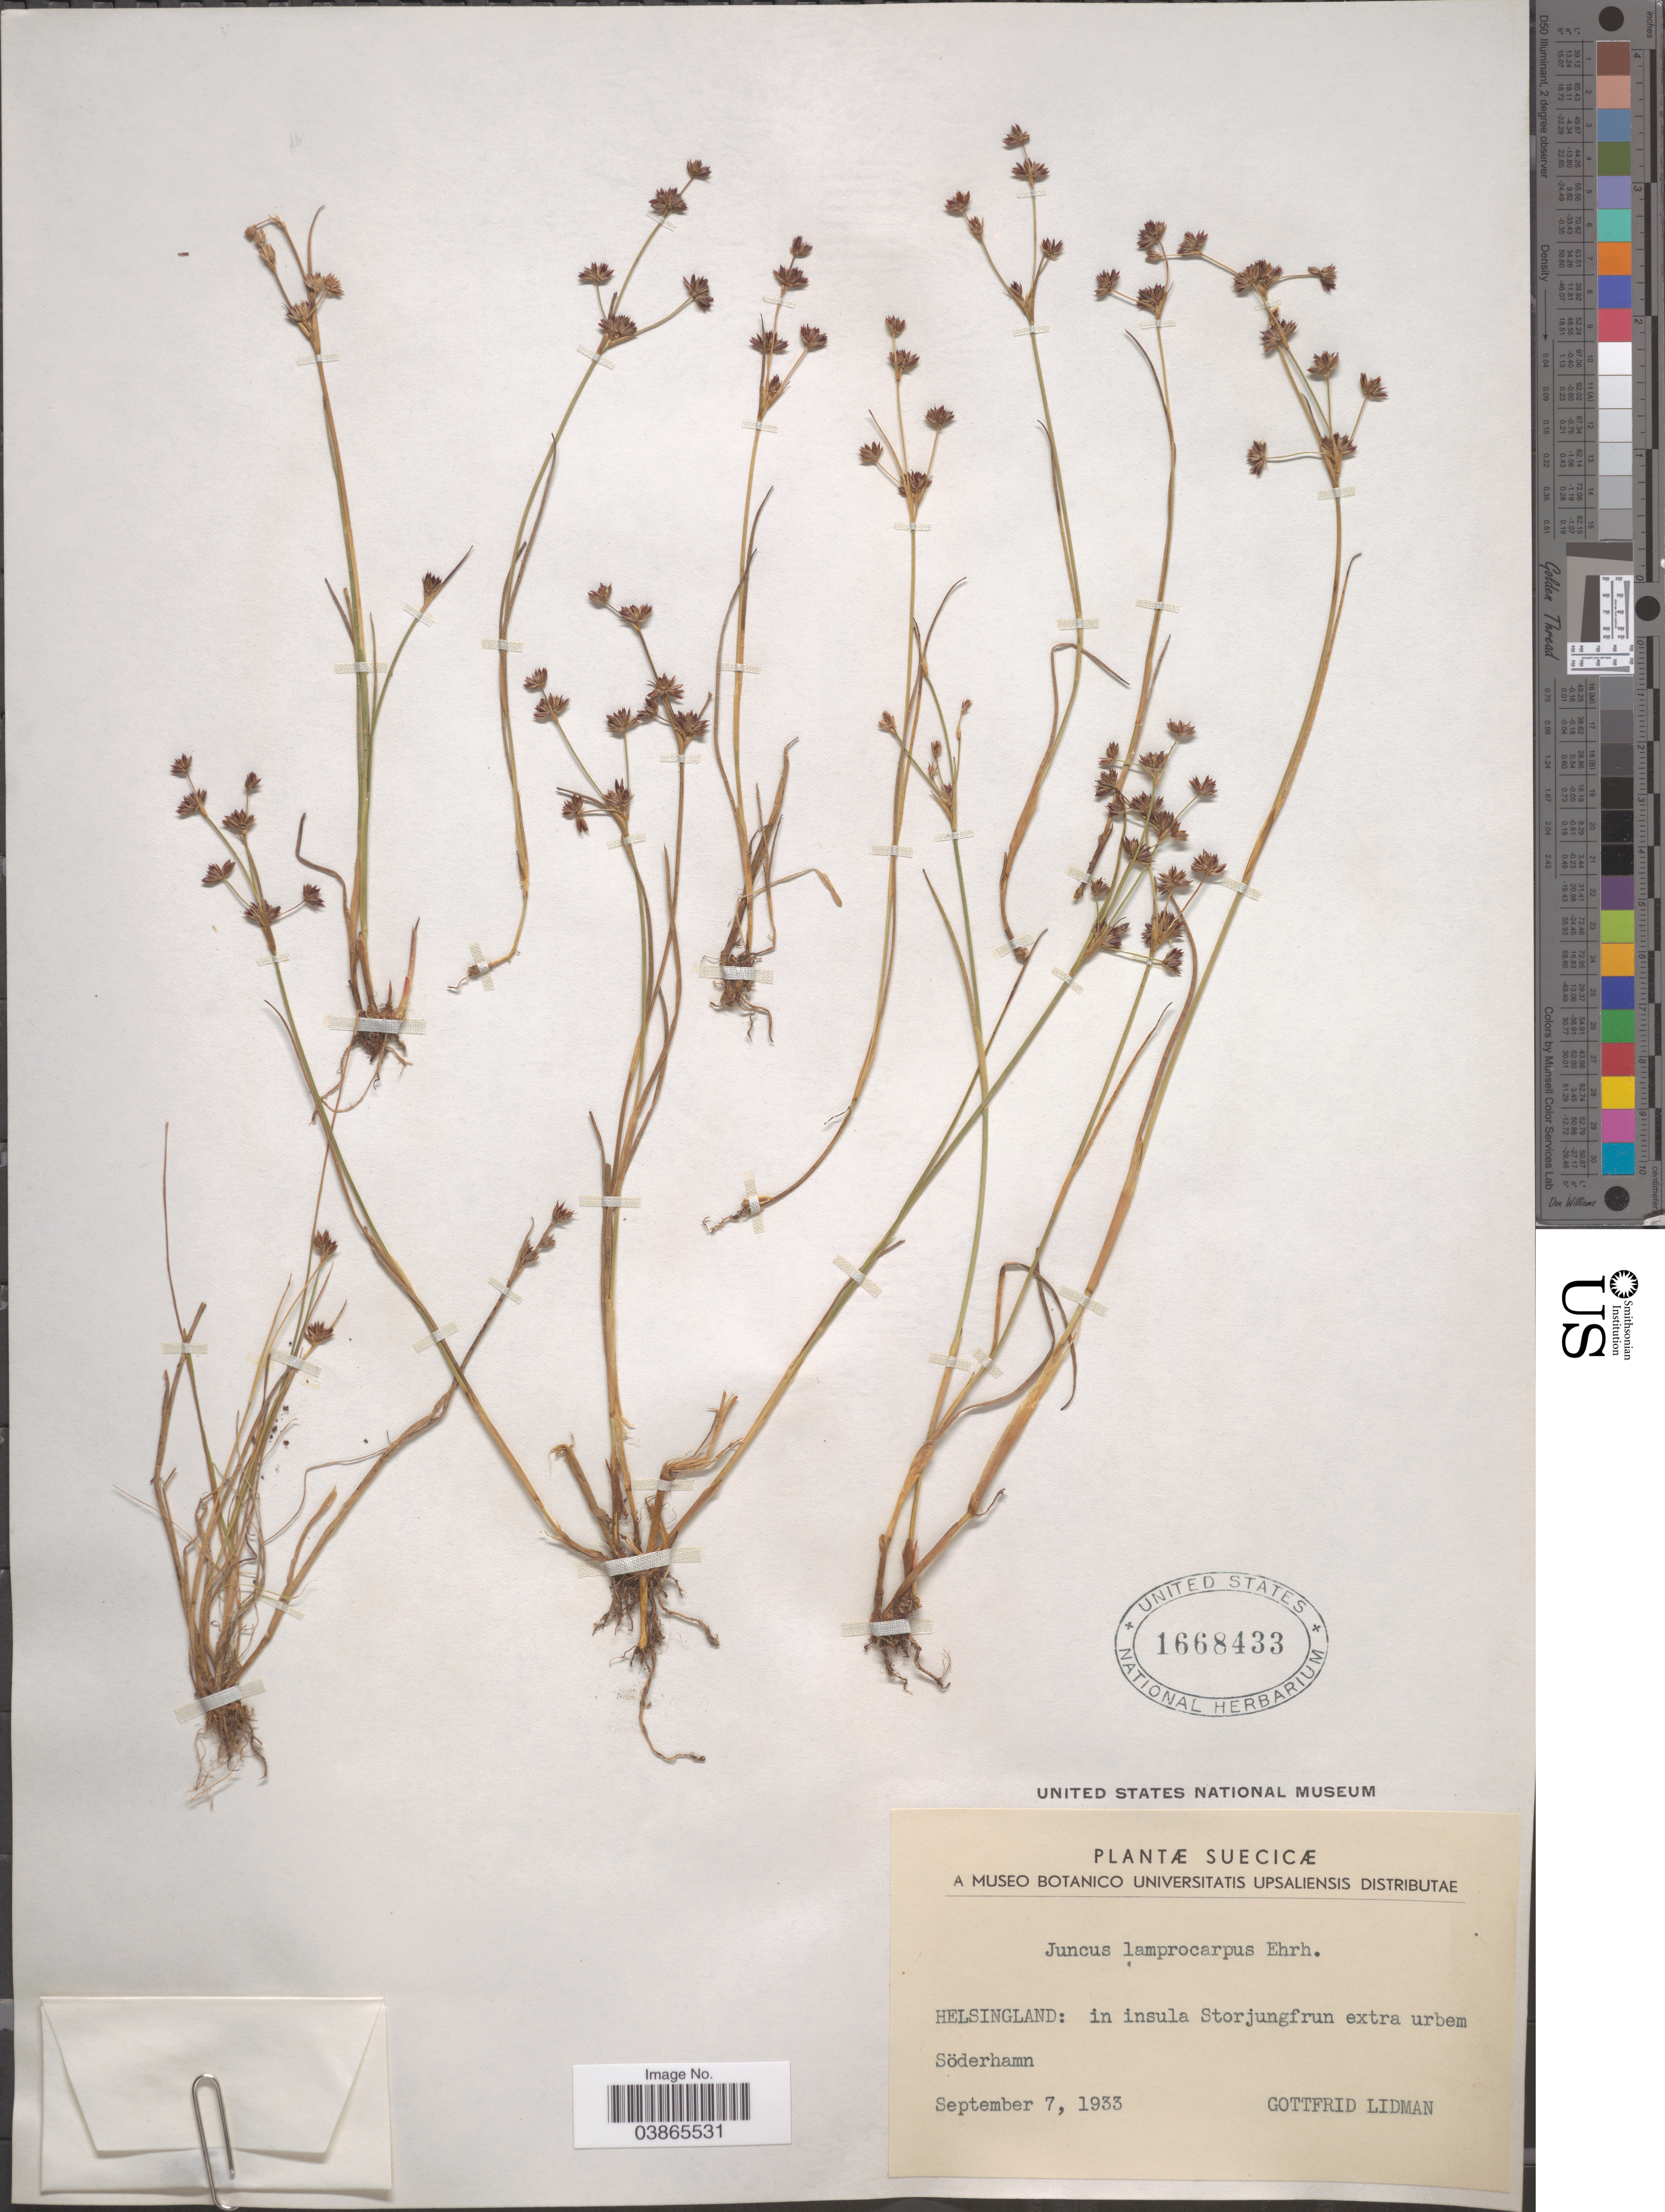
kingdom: Plantae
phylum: Tracheophyta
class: Liliopsida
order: Poales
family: Juncaceae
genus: Juncus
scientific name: Juncus lampocarpus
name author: Ehrh.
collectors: G. Lidman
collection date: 1933-09-07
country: Sweden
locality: Suecicæ. Helsingland: in insula Storjungfrun extra urbem Söderhamn.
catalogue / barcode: US 1668433